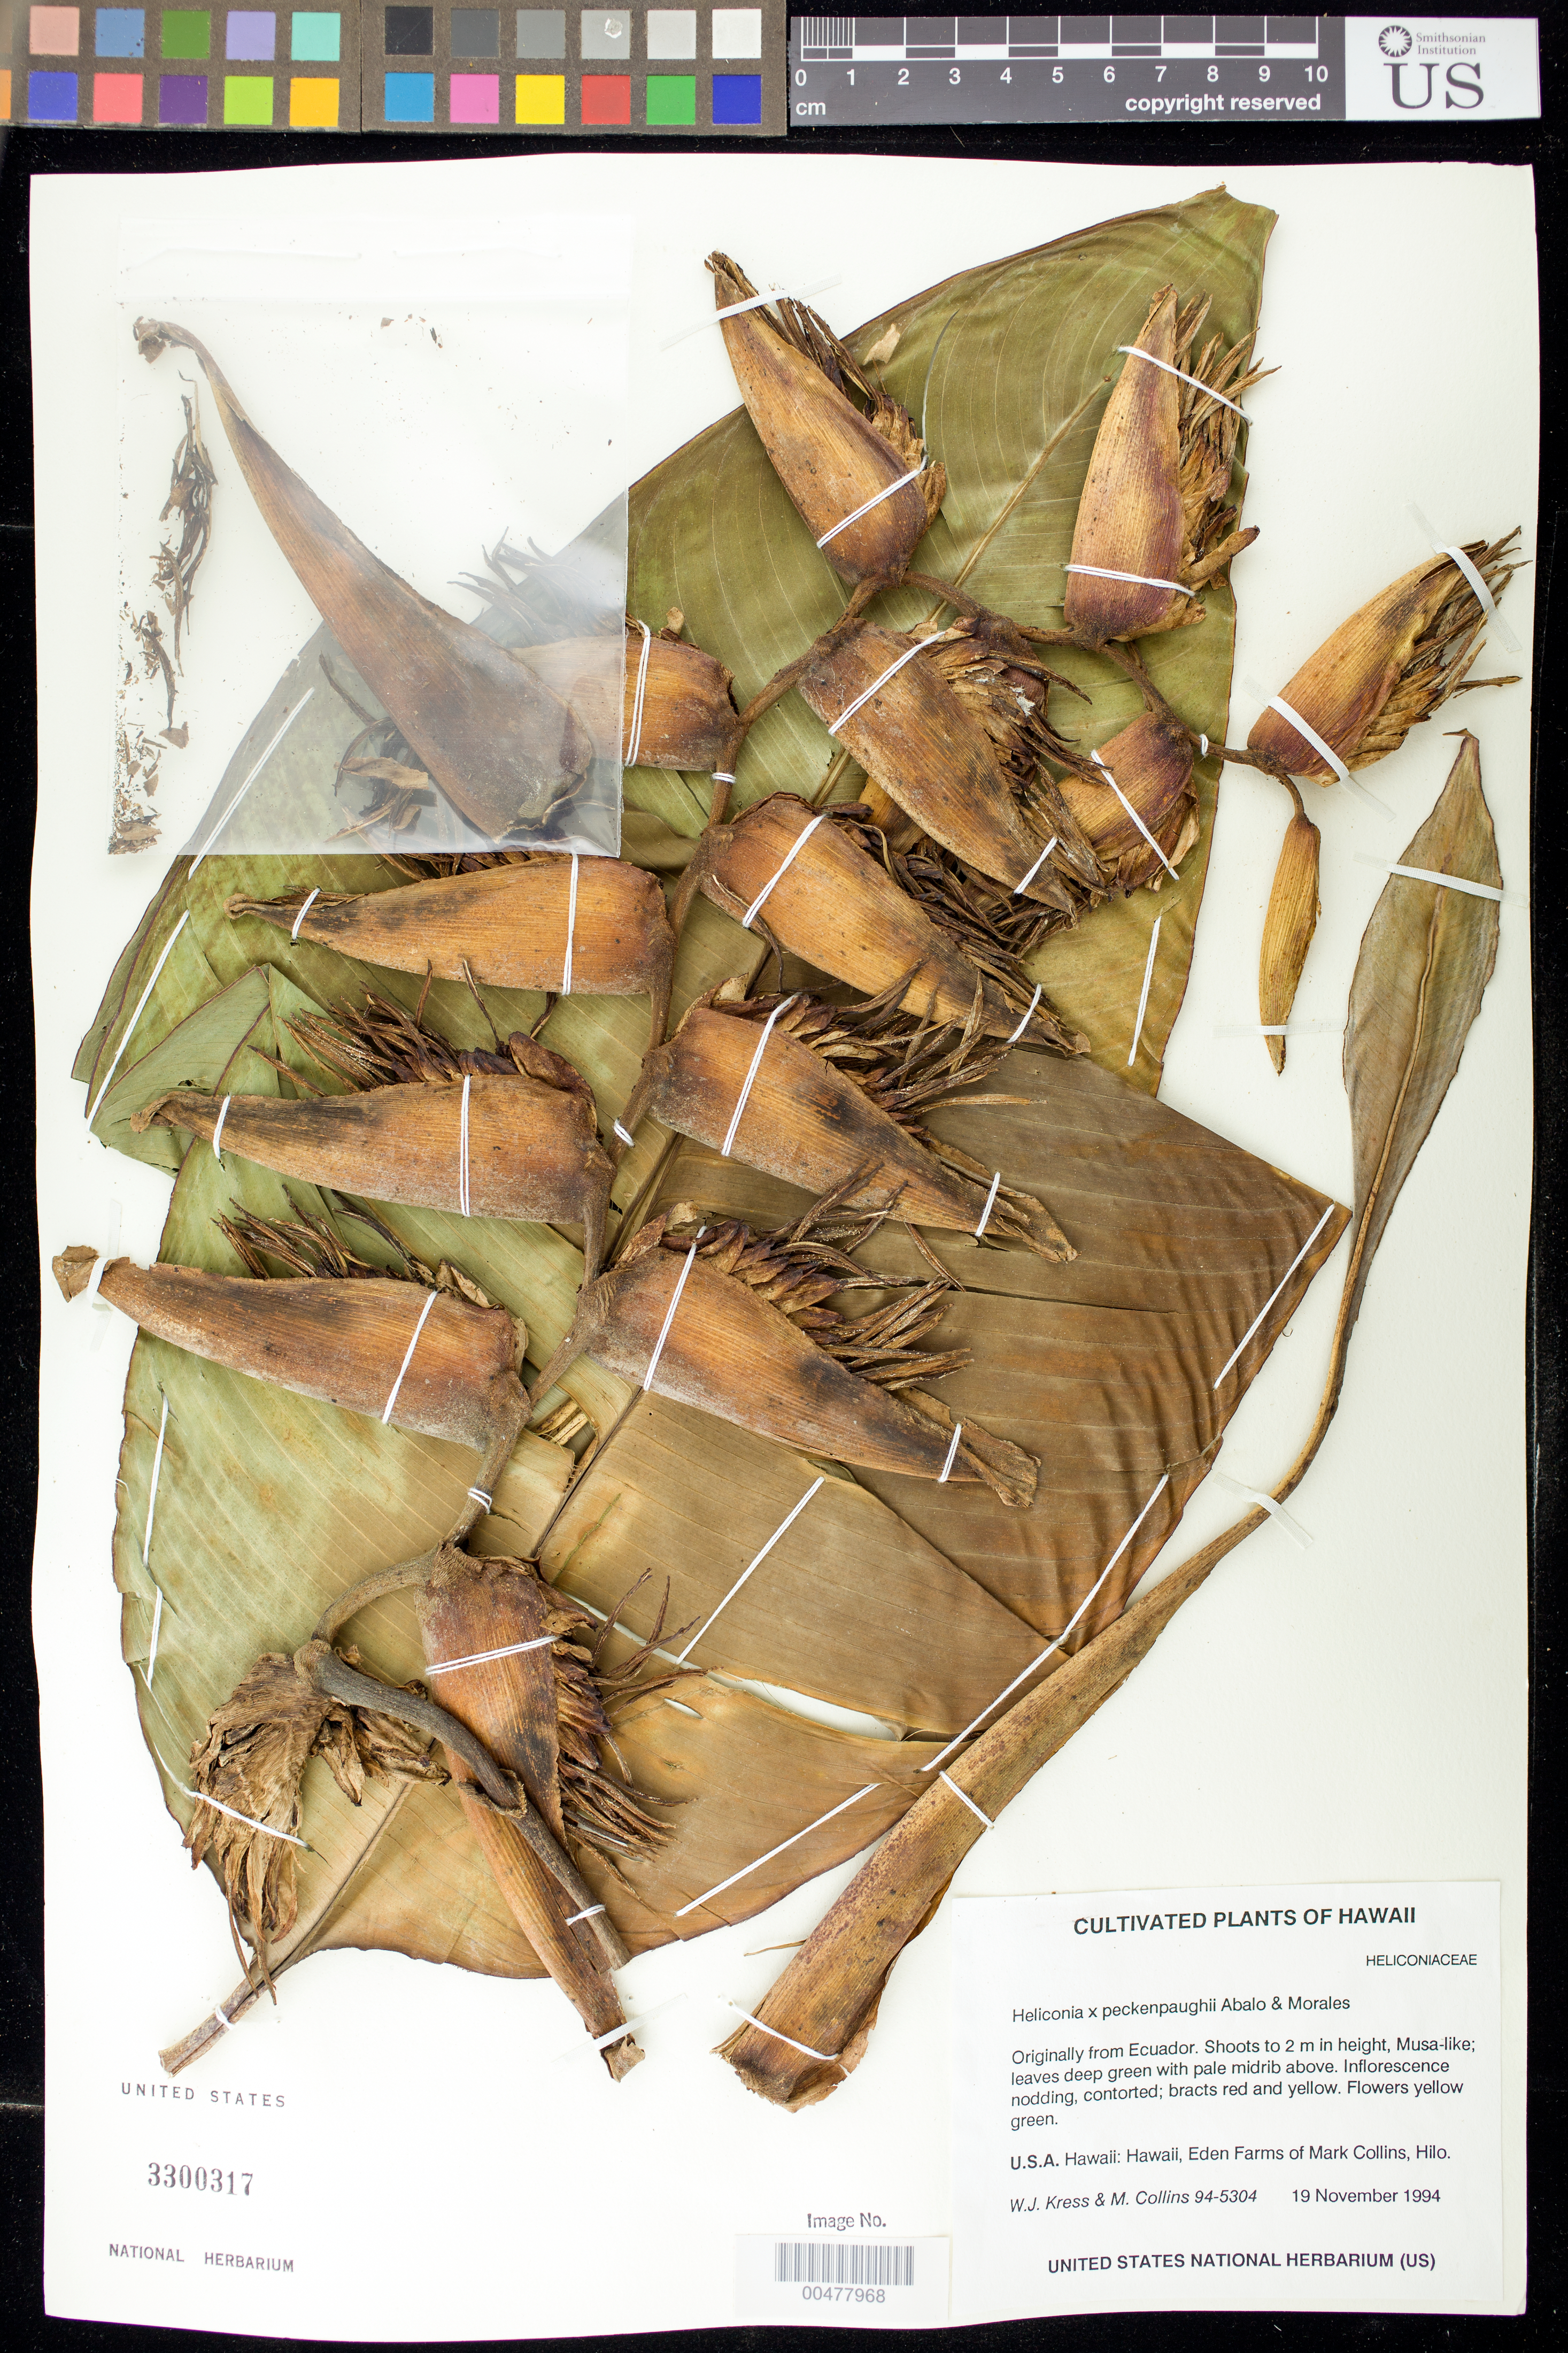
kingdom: Plantae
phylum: Tracheophyta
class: Liliopsida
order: Zingiberales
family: Heliconiaceae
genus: Heliconia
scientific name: Heliconia x peckenpaughii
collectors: W. J. Kress & M. Collins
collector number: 94-5304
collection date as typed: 19 Nov 1994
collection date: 1994-11-19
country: United States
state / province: Hawaii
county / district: Hawaii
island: Hawaii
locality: Eden Farms of Mark Collins, Hilo, originally from Ecuador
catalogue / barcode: US 3300317